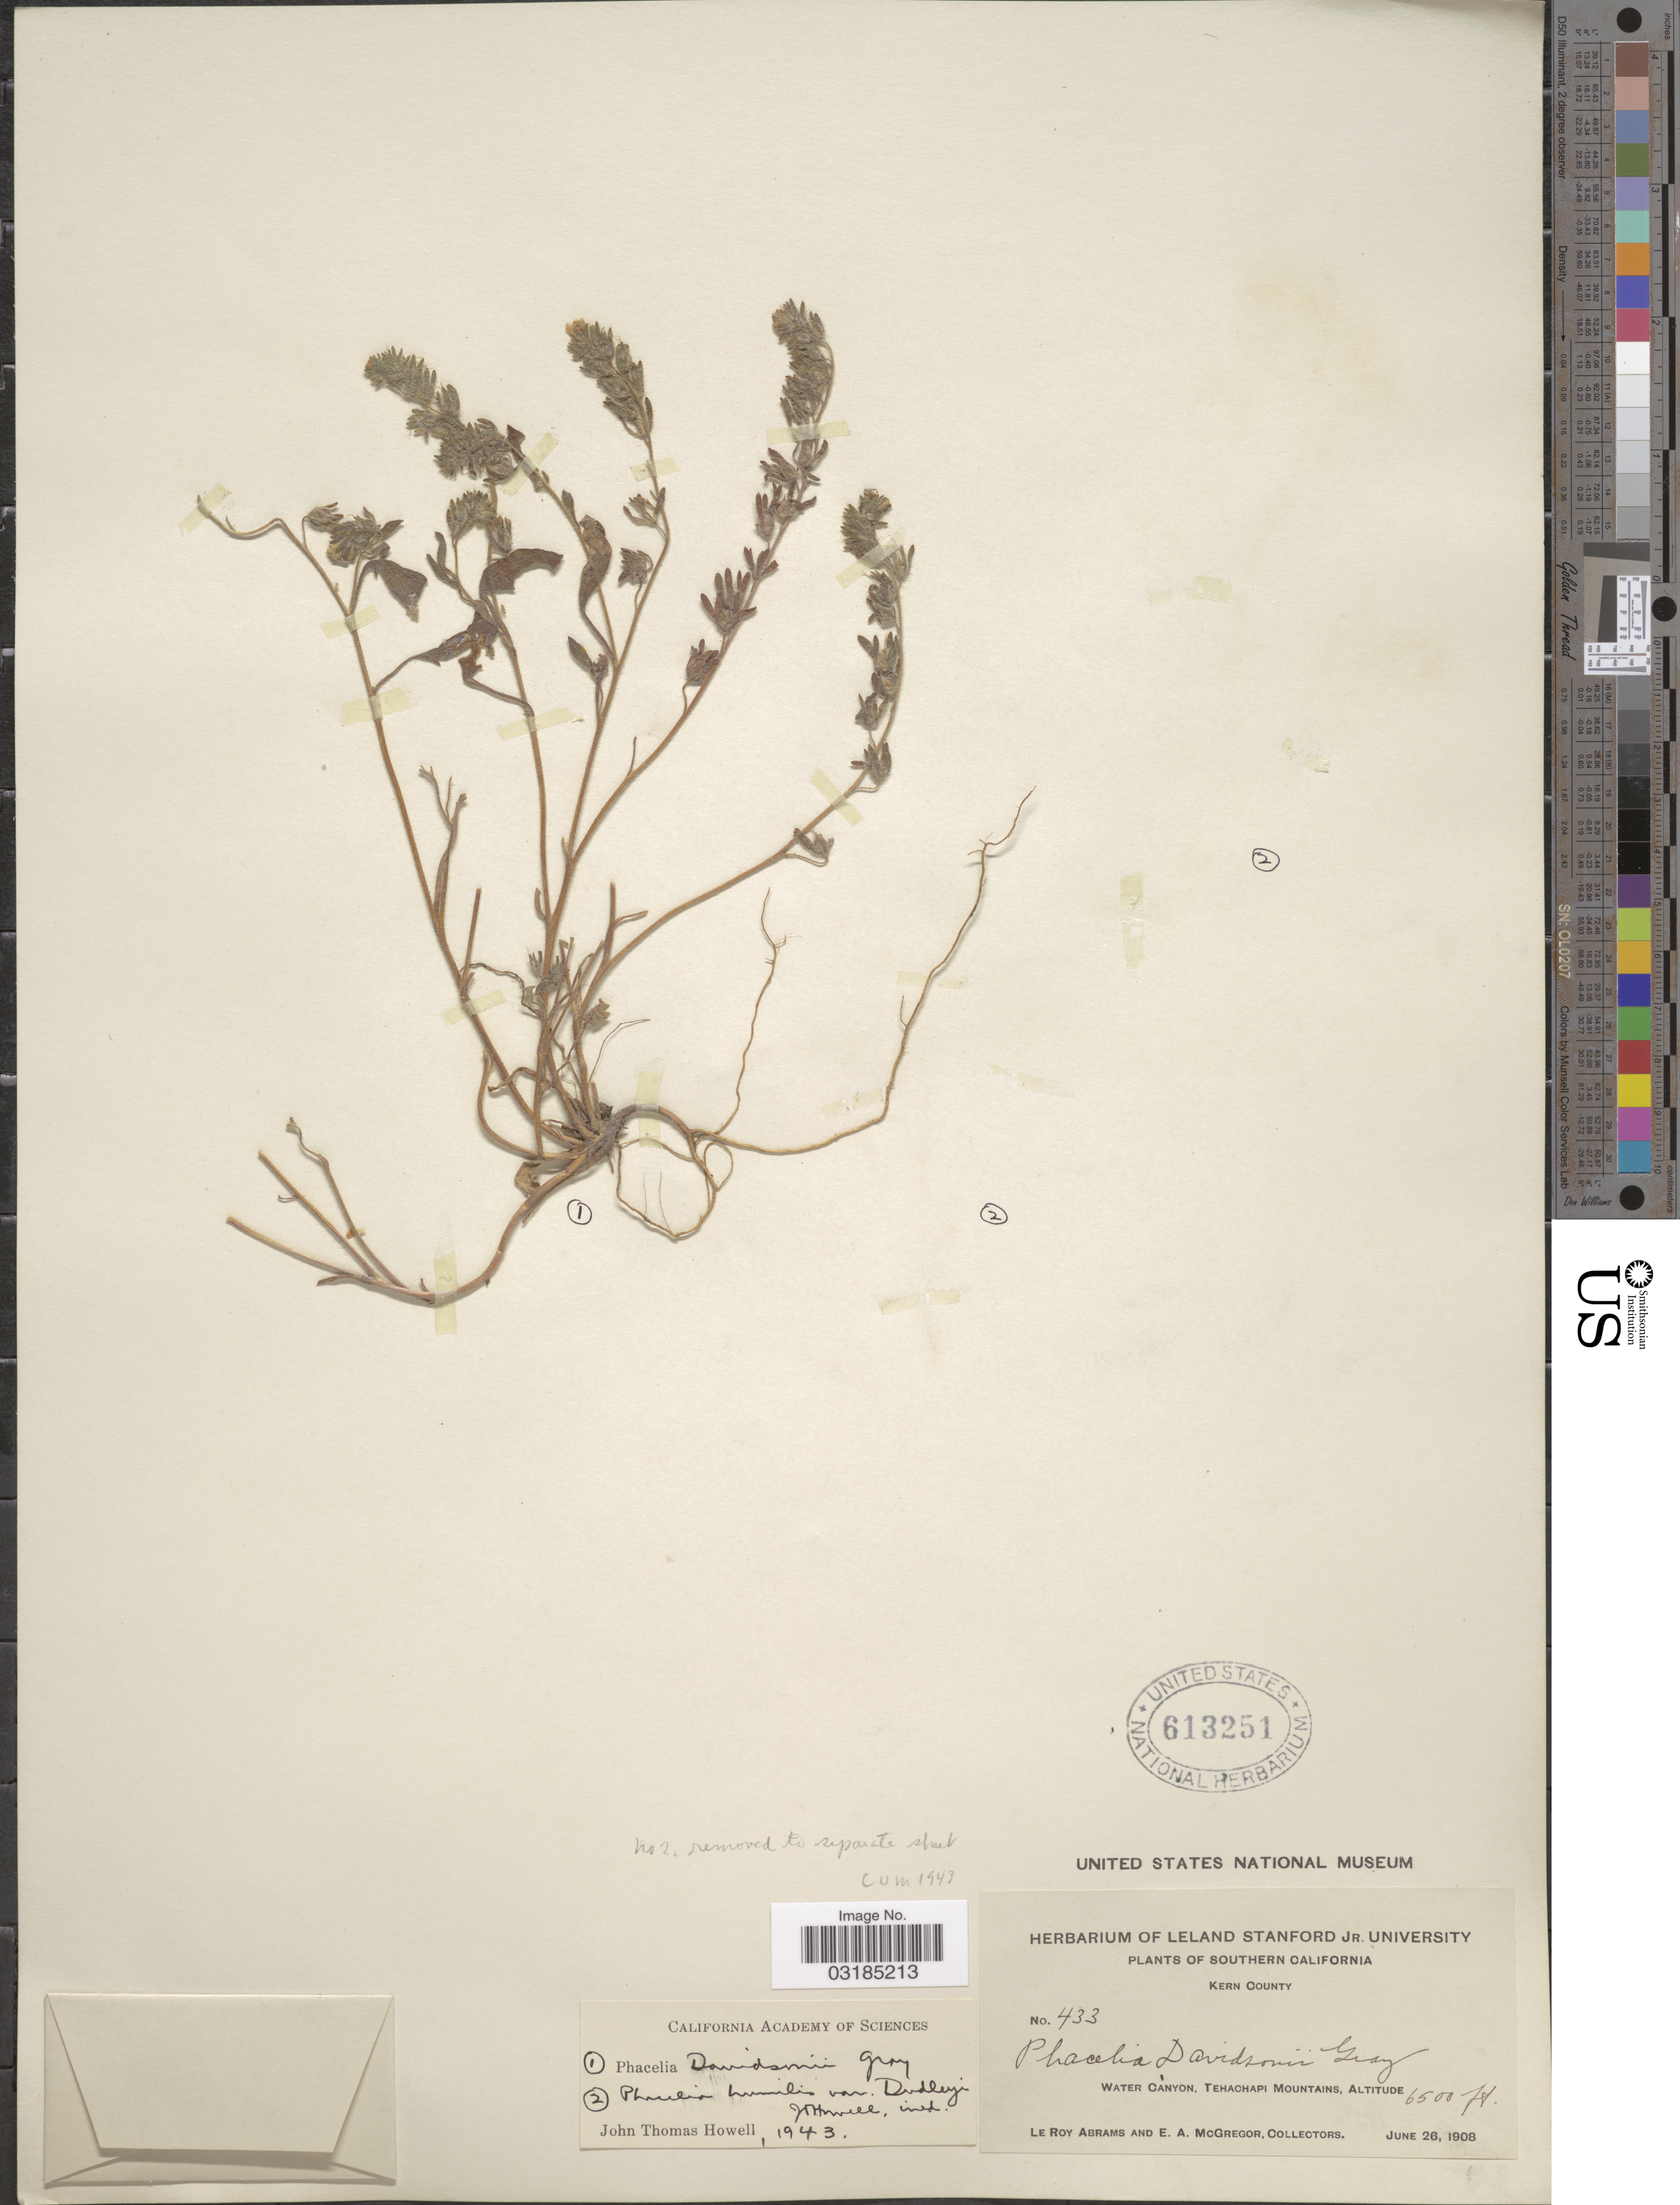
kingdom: Plantae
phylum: Tracheophyta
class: Magnoliopsida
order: Boraginales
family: Hydrophyllaceae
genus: Phacelia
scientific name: Phacelia davidsonii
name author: A. Gray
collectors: L. Abrams & E. A. McGregor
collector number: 433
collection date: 1908-06-26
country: United States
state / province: California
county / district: Kern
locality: Southern California. Kern County. Water Canyon, Tehachapi Mountains.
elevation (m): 1981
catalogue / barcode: US 613251